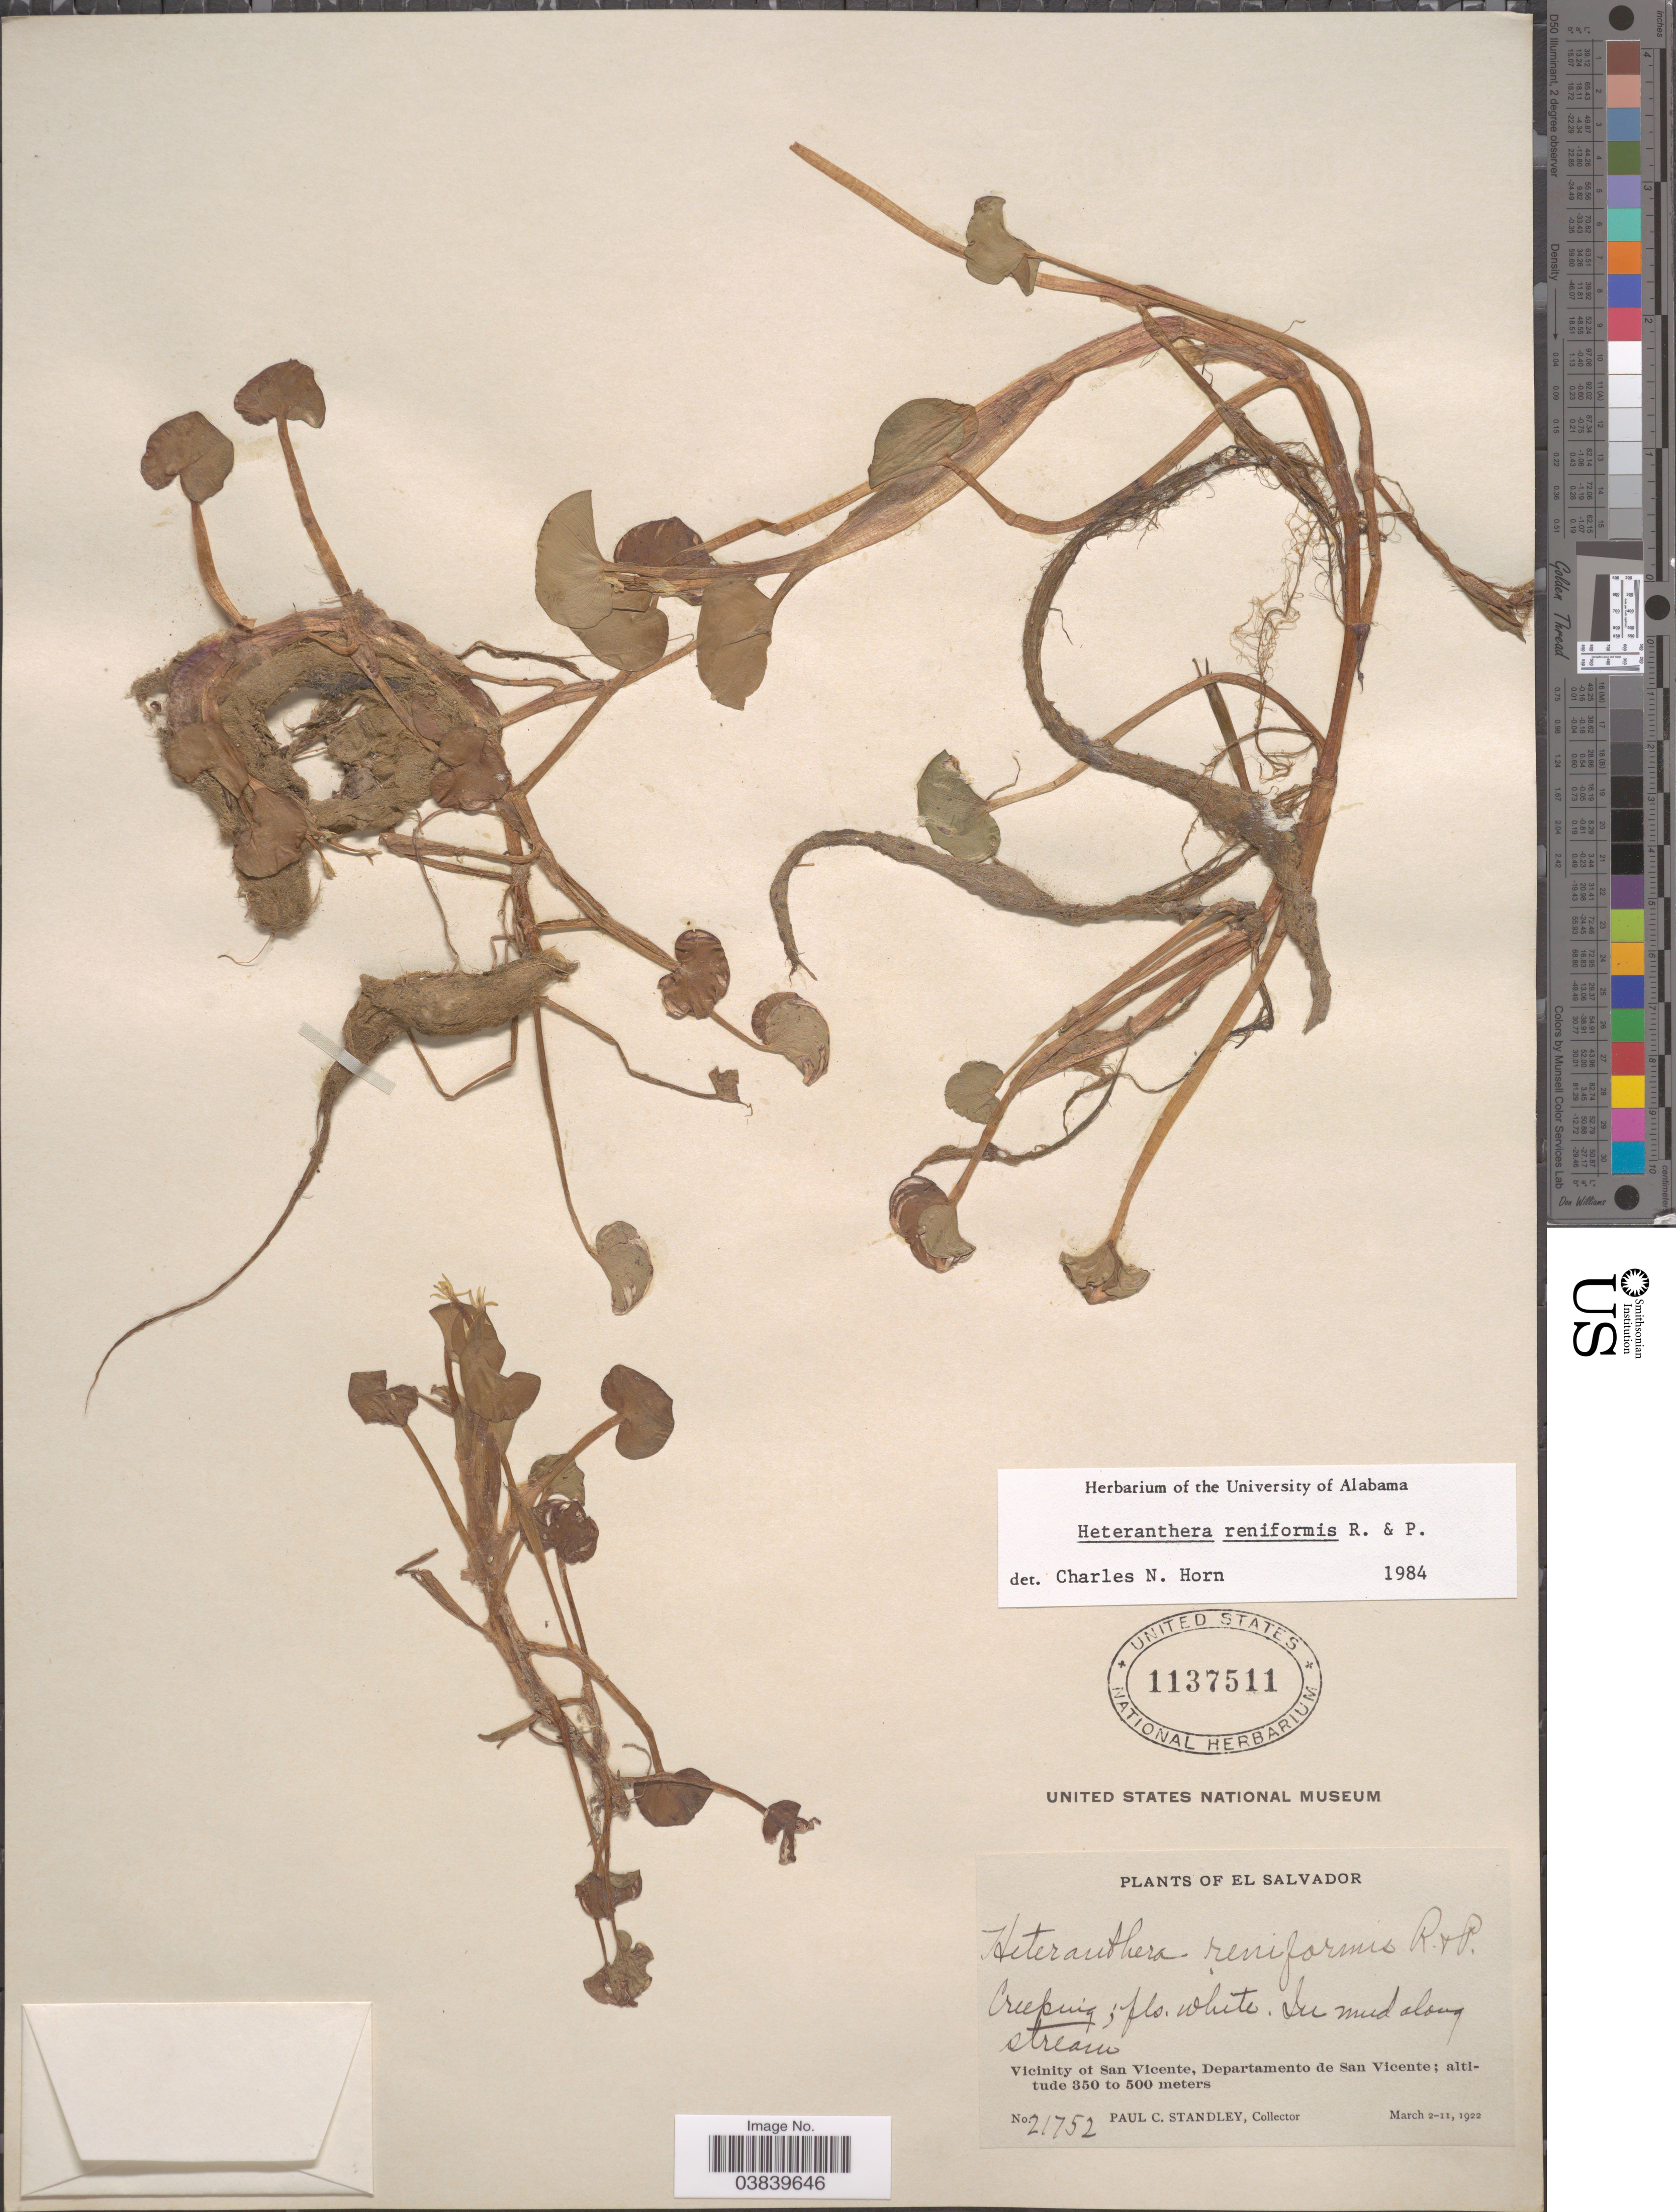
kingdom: Plantae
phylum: Tracheophyta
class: Liliopsida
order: Commelinales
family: Pontederiaceae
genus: Heteranthera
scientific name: Heteranthera reniformis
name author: Ruiz & Pav.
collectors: P. C. Standley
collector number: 21752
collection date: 1922-03-02/1922-03-11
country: El Salvador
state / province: San Vincente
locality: Vicinity of San Vicente, Departamento de San Vicente.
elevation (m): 350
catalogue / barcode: US 1137511